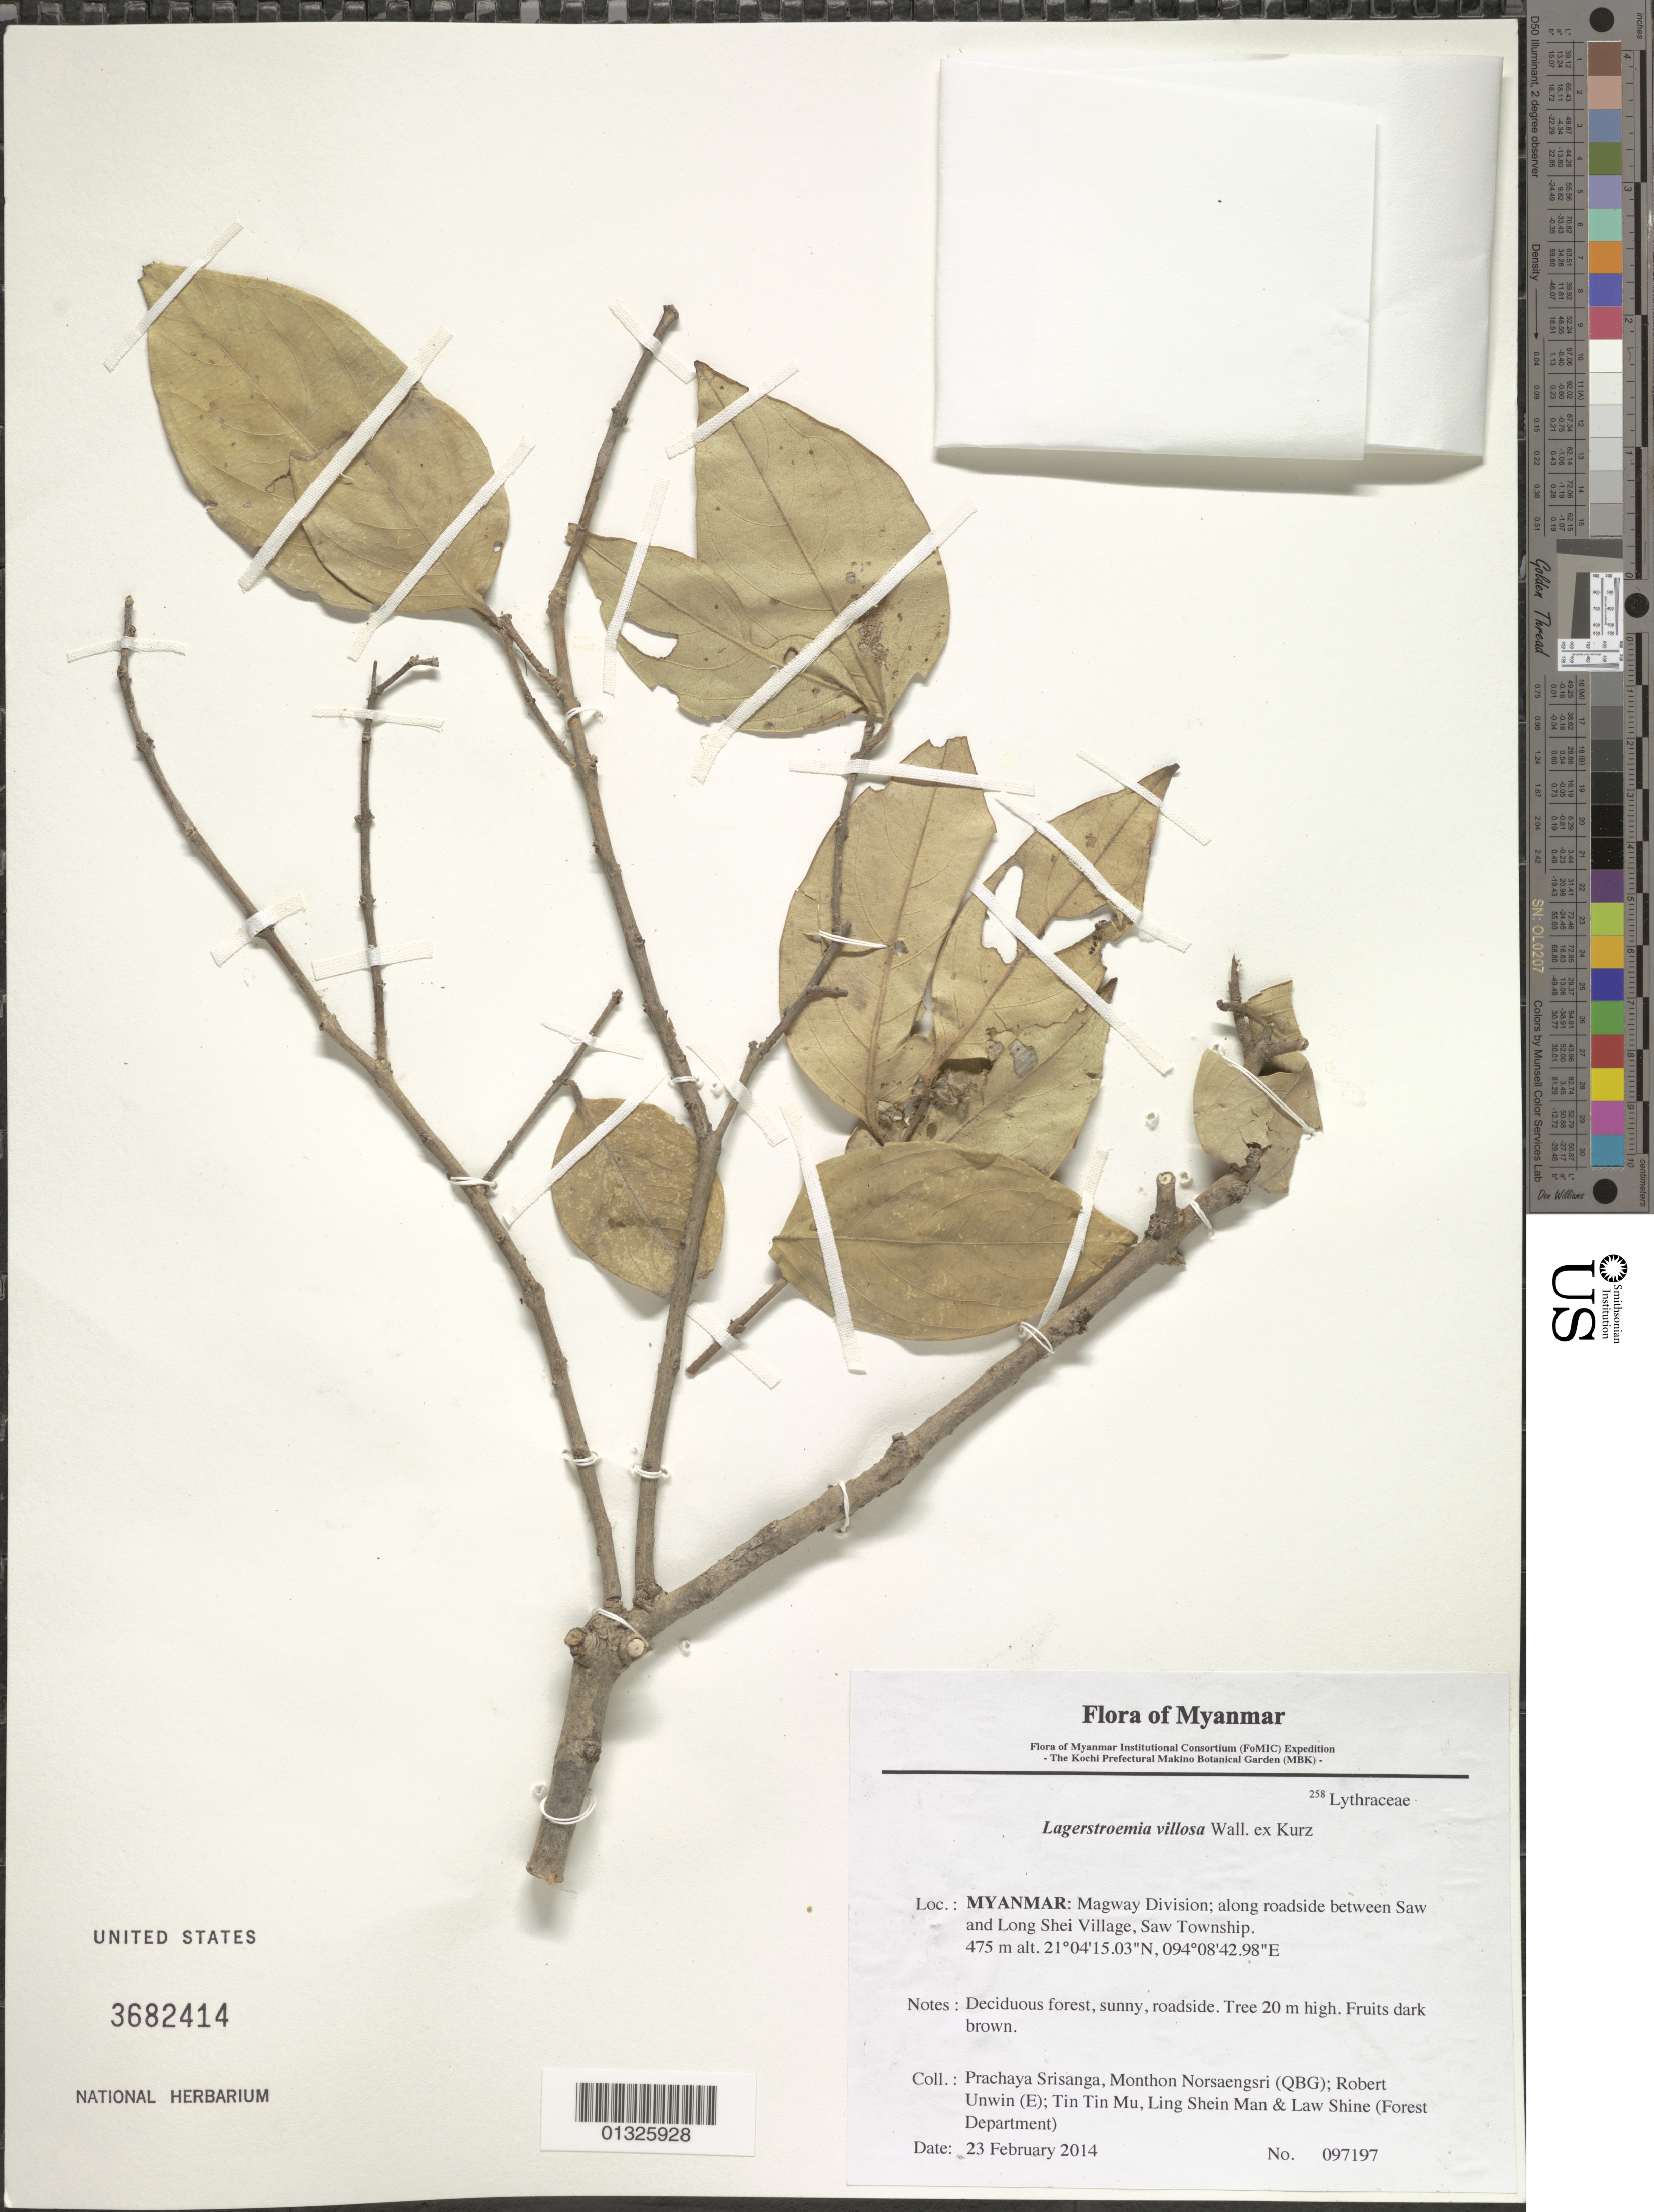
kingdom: Plantae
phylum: Tracheophyta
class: Magnoliopsida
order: Myrtales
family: Lythraceae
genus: Lagerstroemia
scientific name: Lagerstroemia villosa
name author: Wall. ex Kurz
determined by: Fujikawa, Kazumi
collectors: P. Srisanga, M. Norsaengsri, R. Unwin, Tin Tin Mu, Ling Shein Man & L. Shine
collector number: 97197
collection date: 2014-02-23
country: Myanmar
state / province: Chin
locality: Along roadside between Saw and Long Shei Village, Saw Township.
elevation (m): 475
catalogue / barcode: US 3682414